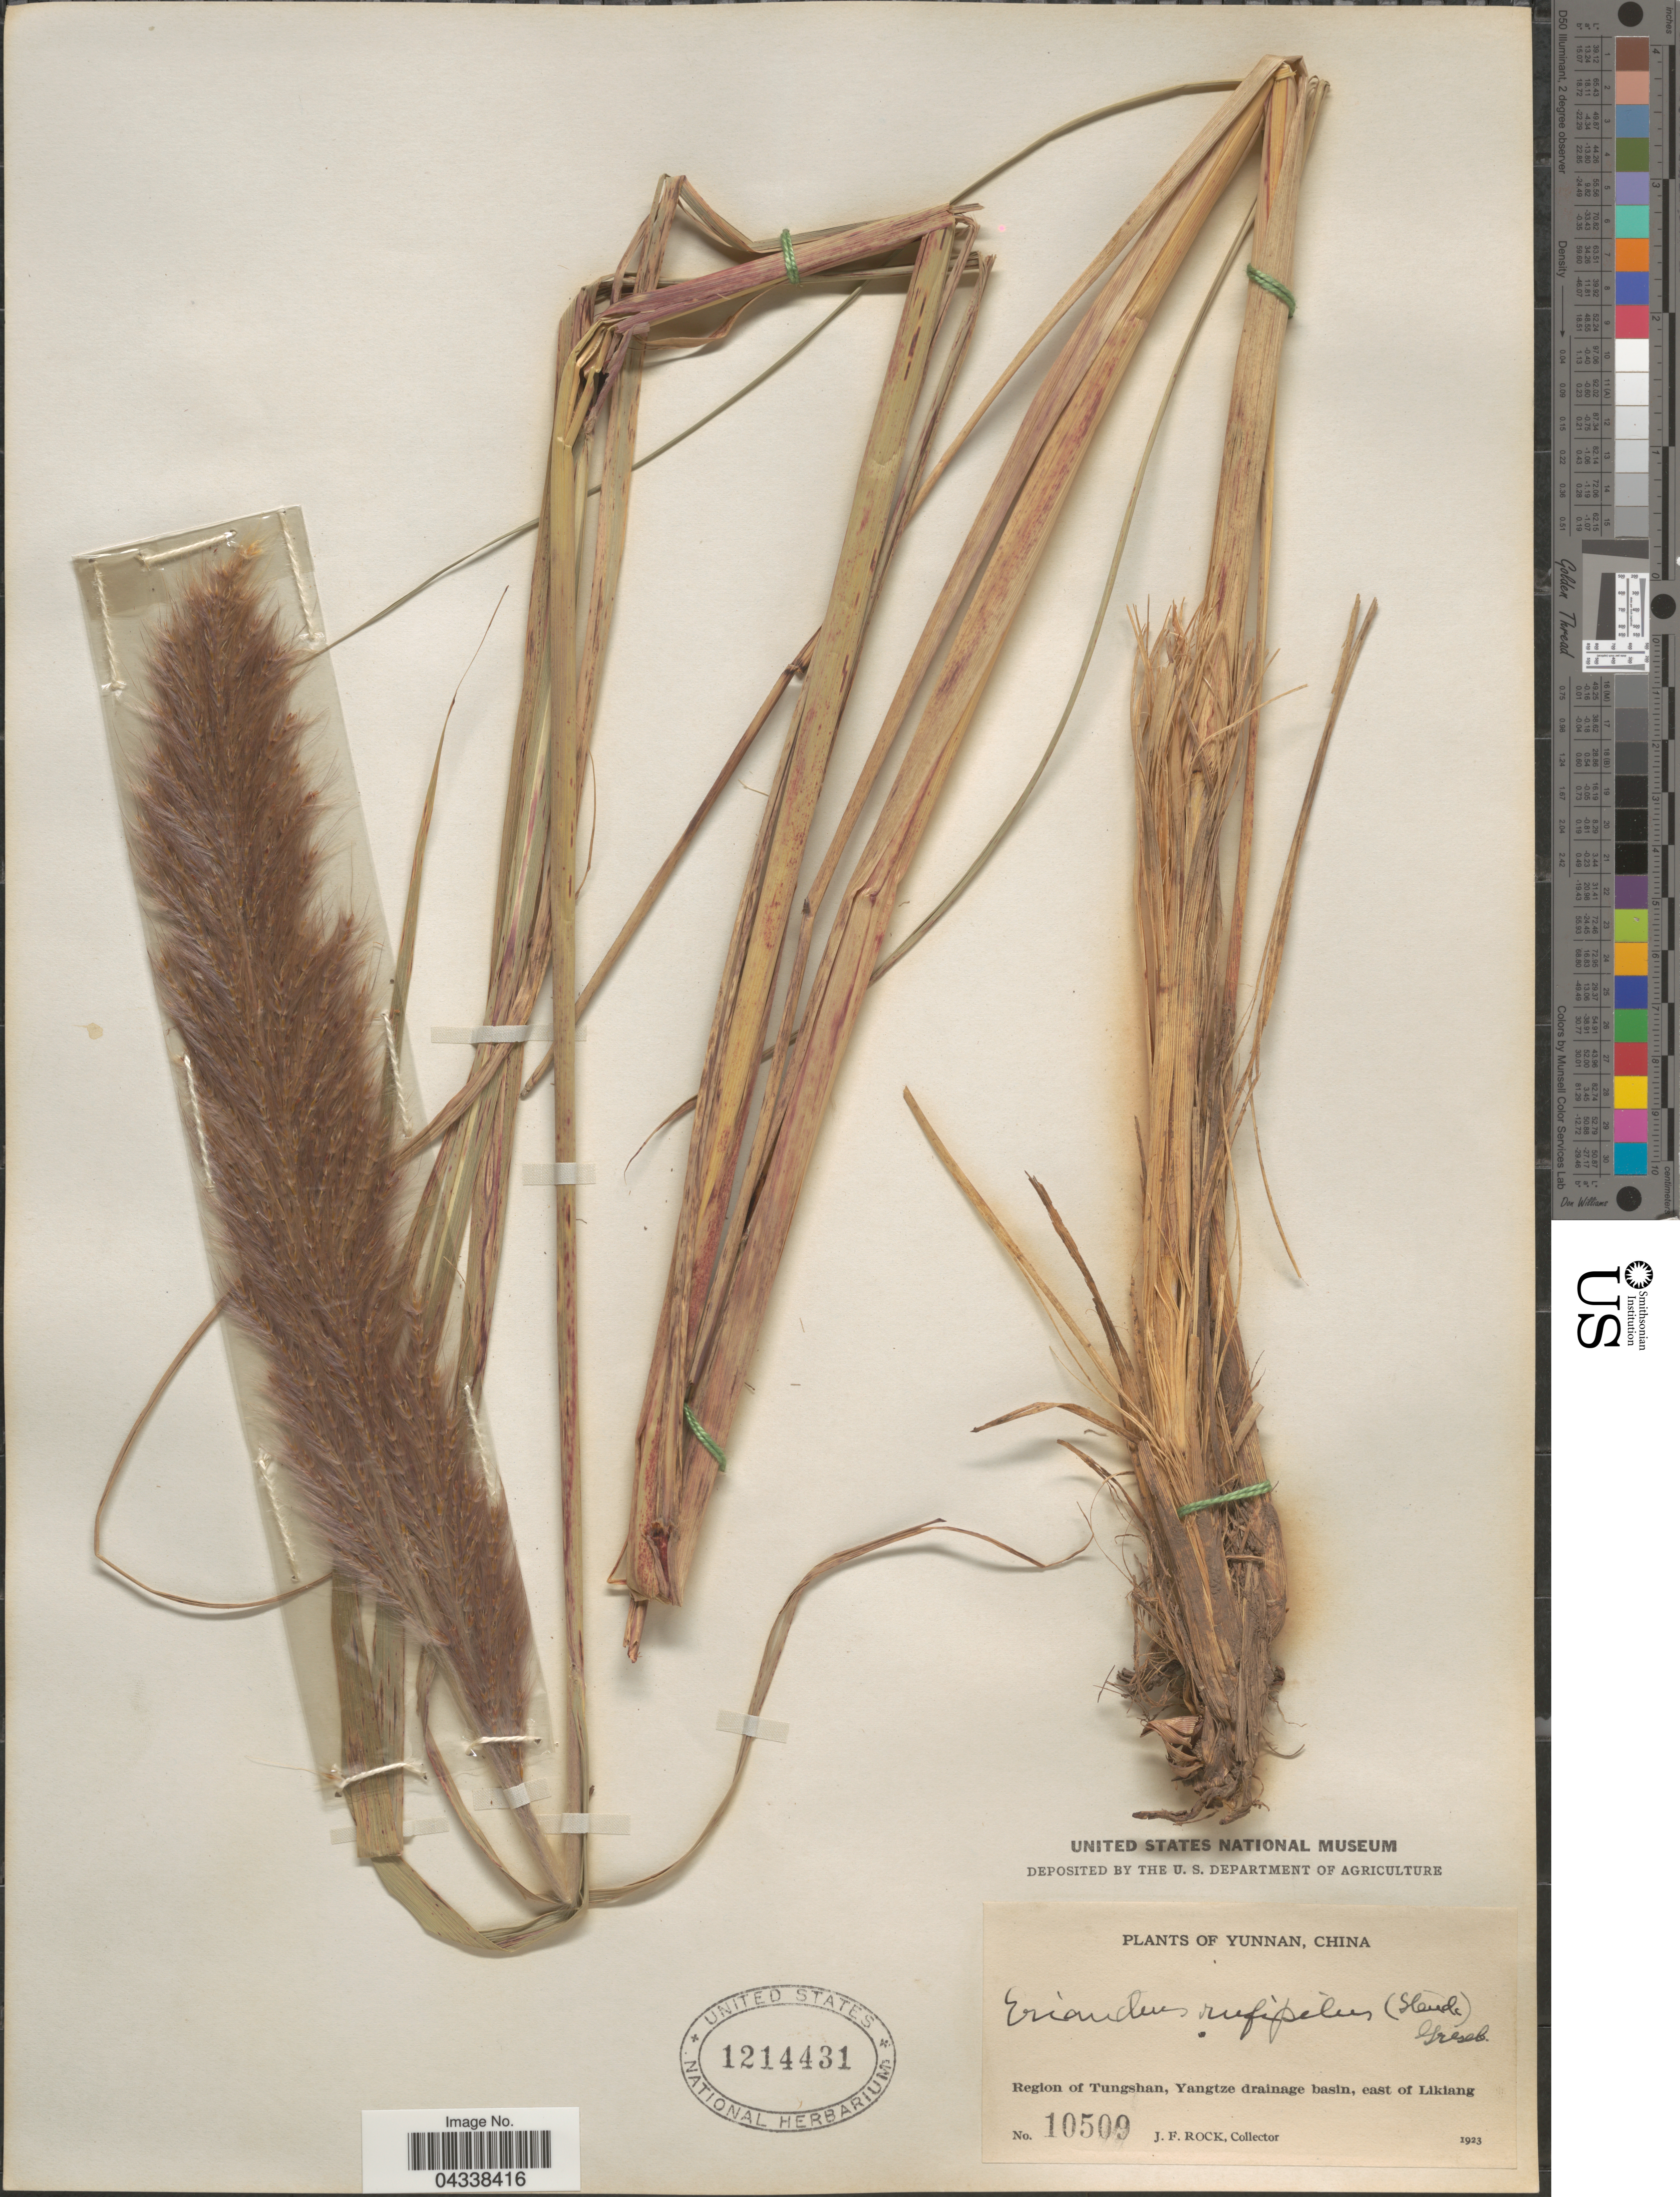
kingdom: Plantae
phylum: Tracheophyta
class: Liliopsida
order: Poales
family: Poaceae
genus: Saccharum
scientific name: Saccharum rufipilum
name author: Steud.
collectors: J. Rock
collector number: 10509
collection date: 1923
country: China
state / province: Yunnan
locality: Region of Tungshan, Yangtze drainage basin, east of Likiang.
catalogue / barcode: US 1214431